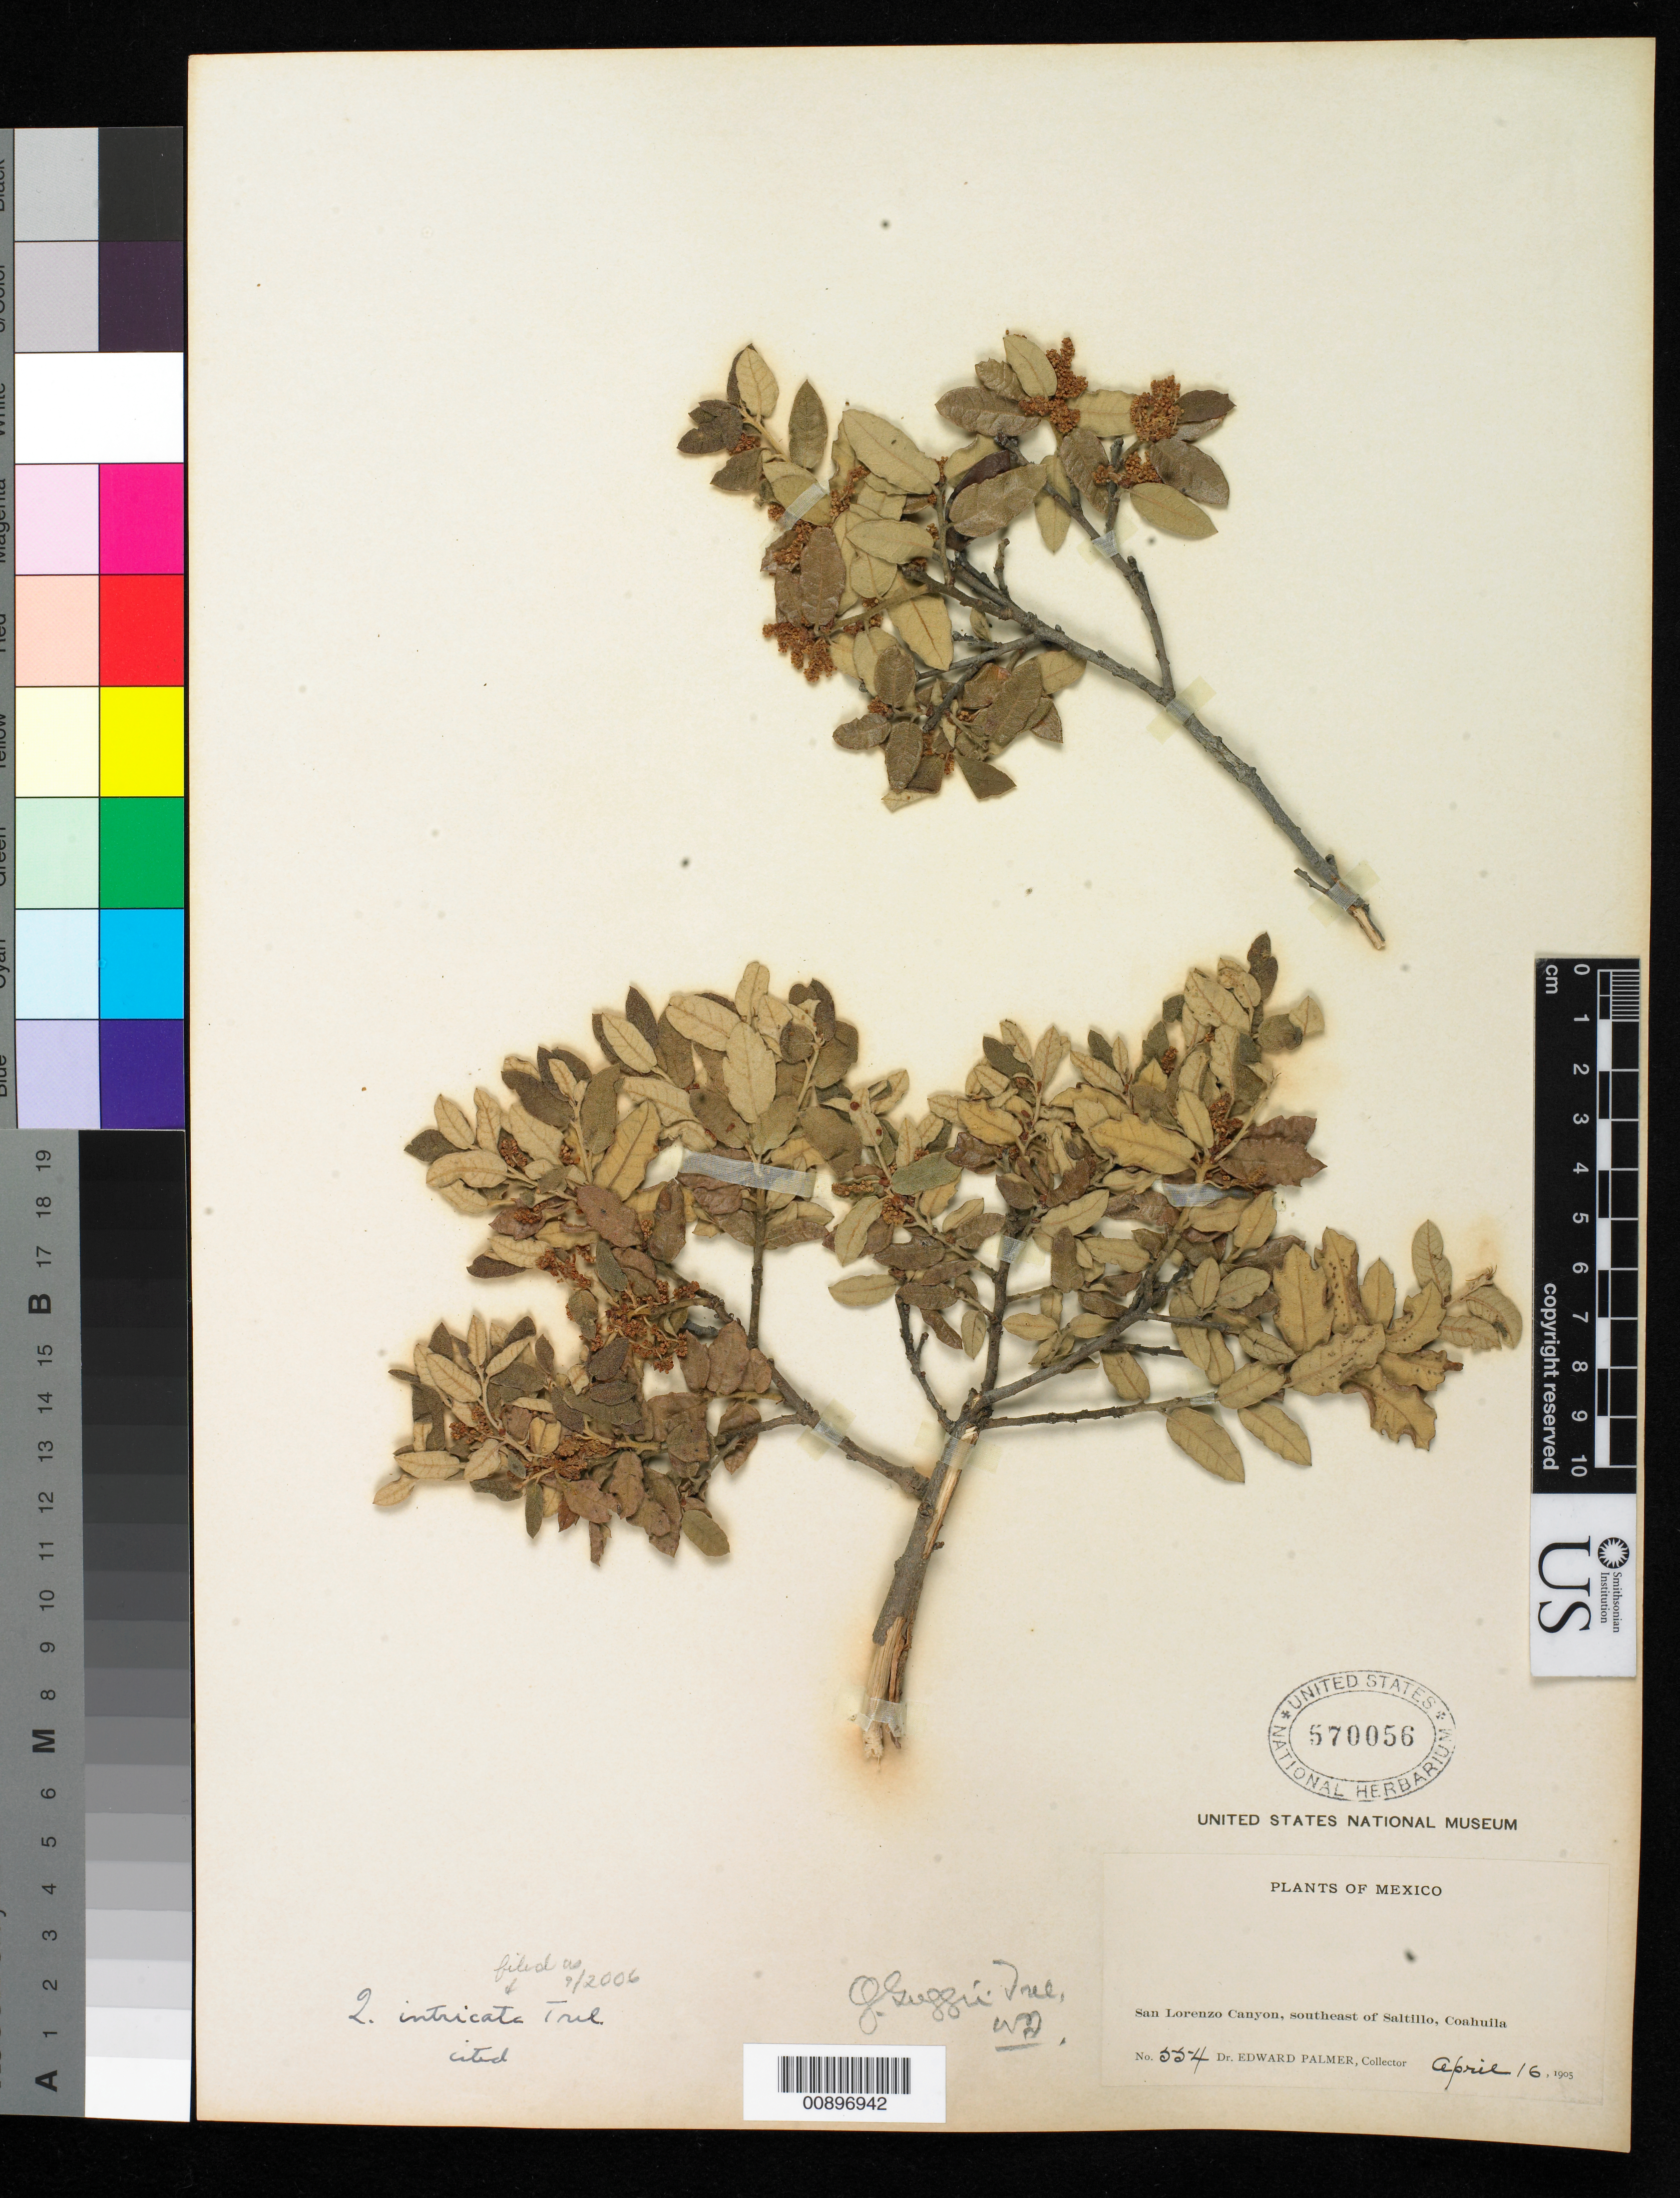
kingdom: Plantae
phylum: Tracheophyta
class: Magnoliopsida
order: Fagales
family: Fagaceae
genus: Quercus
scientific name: Quercus intricata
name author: Trel.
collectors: E. Palmer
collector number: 554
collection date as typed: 16 Apr 1905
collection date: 1905-04-16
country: Mexico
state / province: Coahuila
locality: San Lorenzo Canyon, southeast of Saltillo, Coahuila.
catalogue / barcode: US 570056